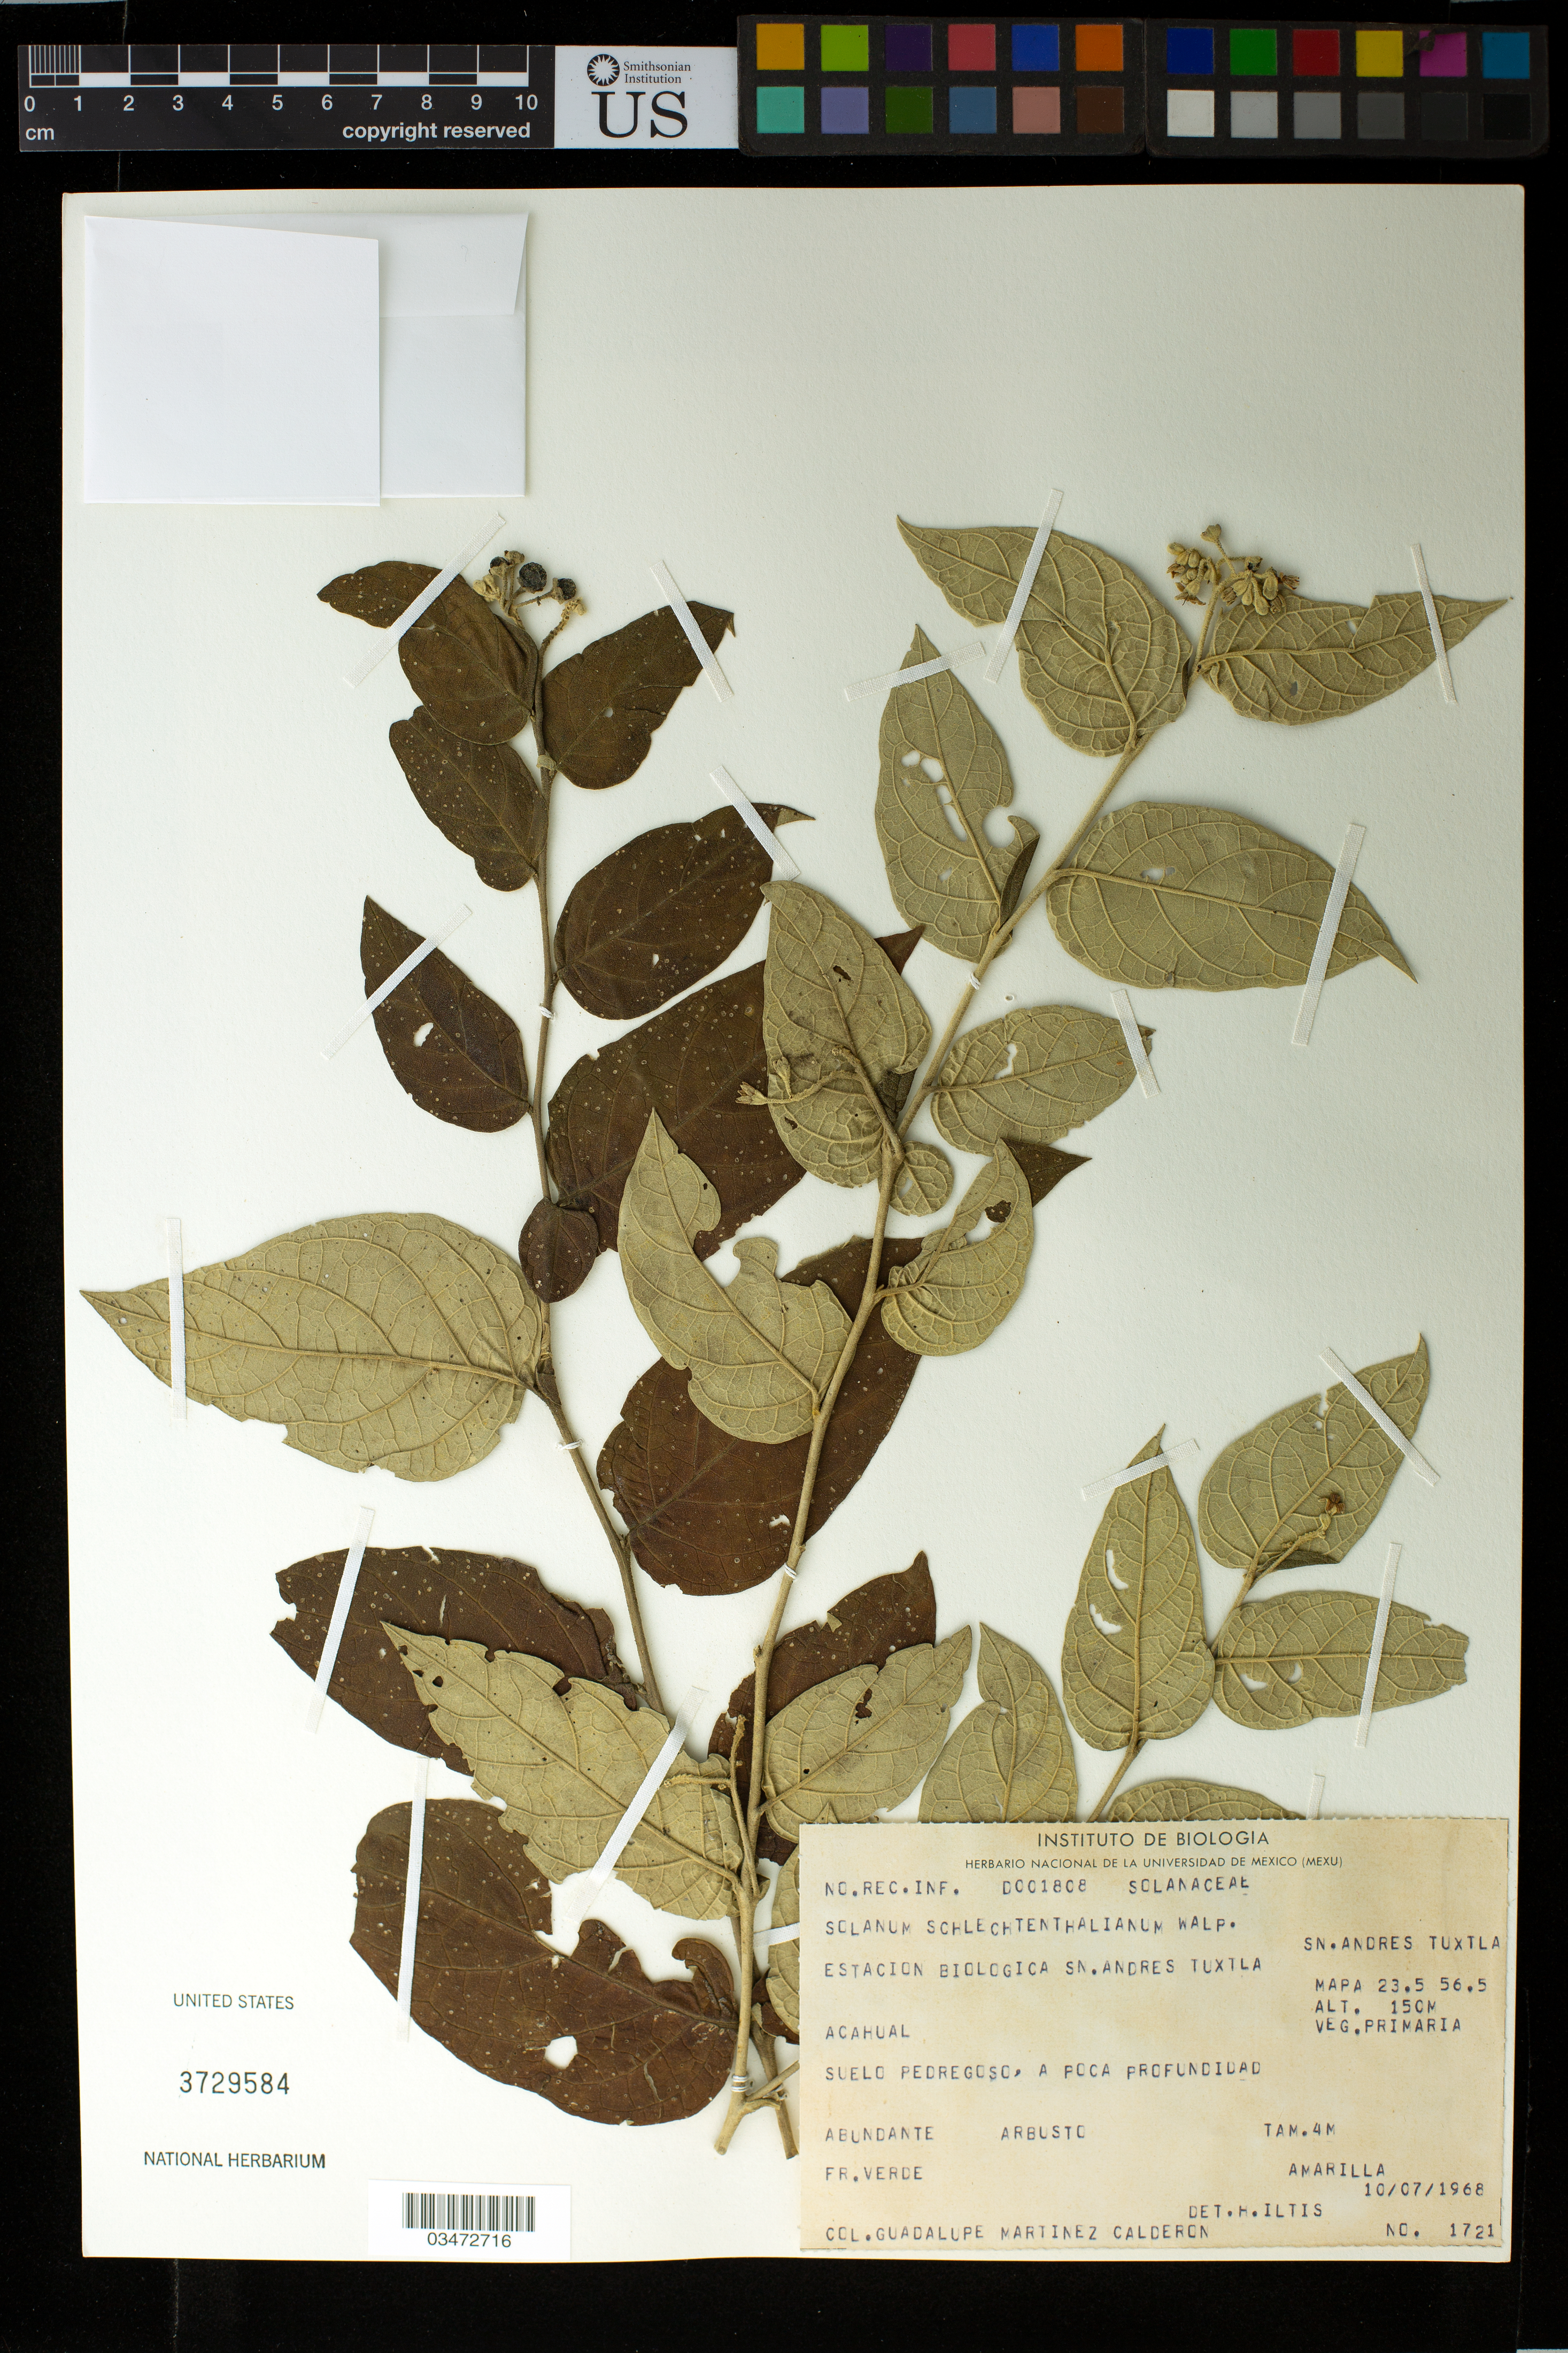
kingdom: Plantae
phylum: Tracheophyta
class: Magnoliopsida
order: Solanales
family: Solanaceae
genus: Solanum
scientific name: Solanum schlechtendalianum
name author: Walp.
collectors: G. Martinez-C.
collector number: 1721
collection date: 1968-10-07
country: Mexico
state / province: Veracruz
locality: Veracruz. Balsapote, Acahual, Suelo Laja Blandu Profundo, Mapa 23.5 56.5.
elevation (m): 150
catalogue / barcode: US 3729584